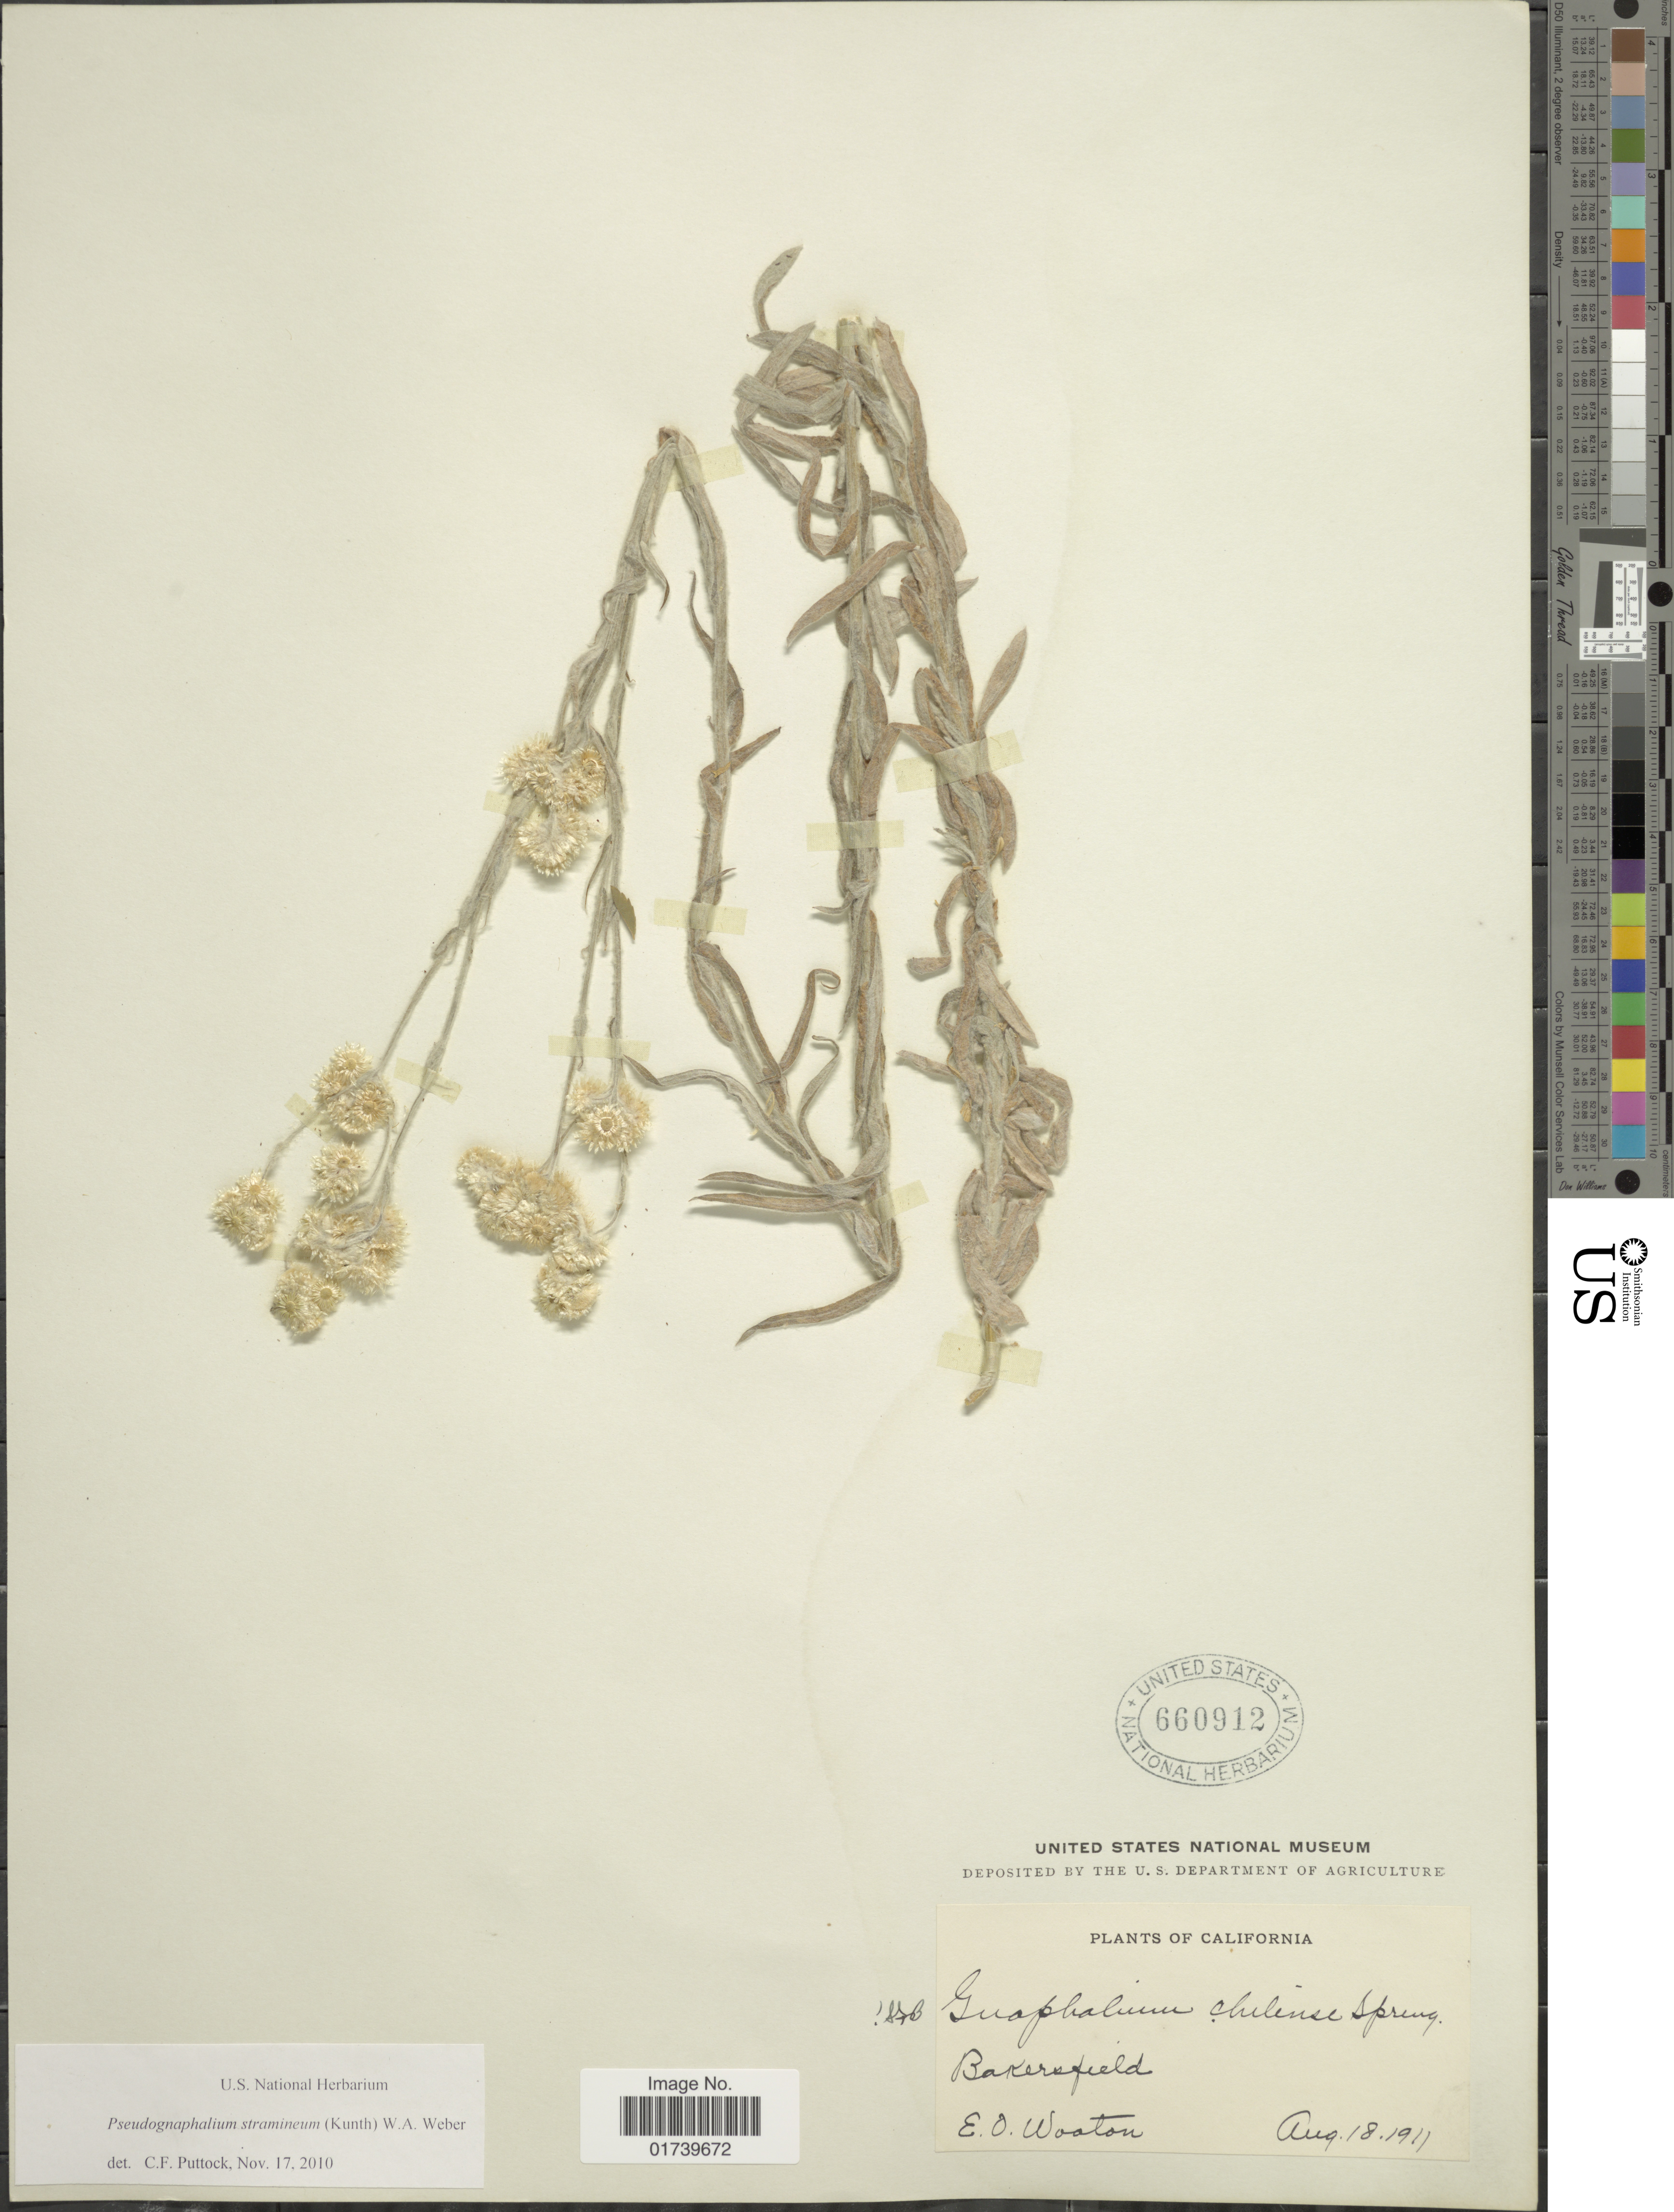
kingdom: Plantae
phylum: Tracheophyta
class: Magnoliopsida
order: Asterales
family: Asteraceae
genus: Pseudognaphalium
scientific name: Pseudognaphalium stramineum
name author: (Kunth) Anderb.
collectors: E. O. Wooton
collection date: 1911-08-18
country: United States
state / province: California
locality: Barkersfield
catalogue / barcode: US 660912